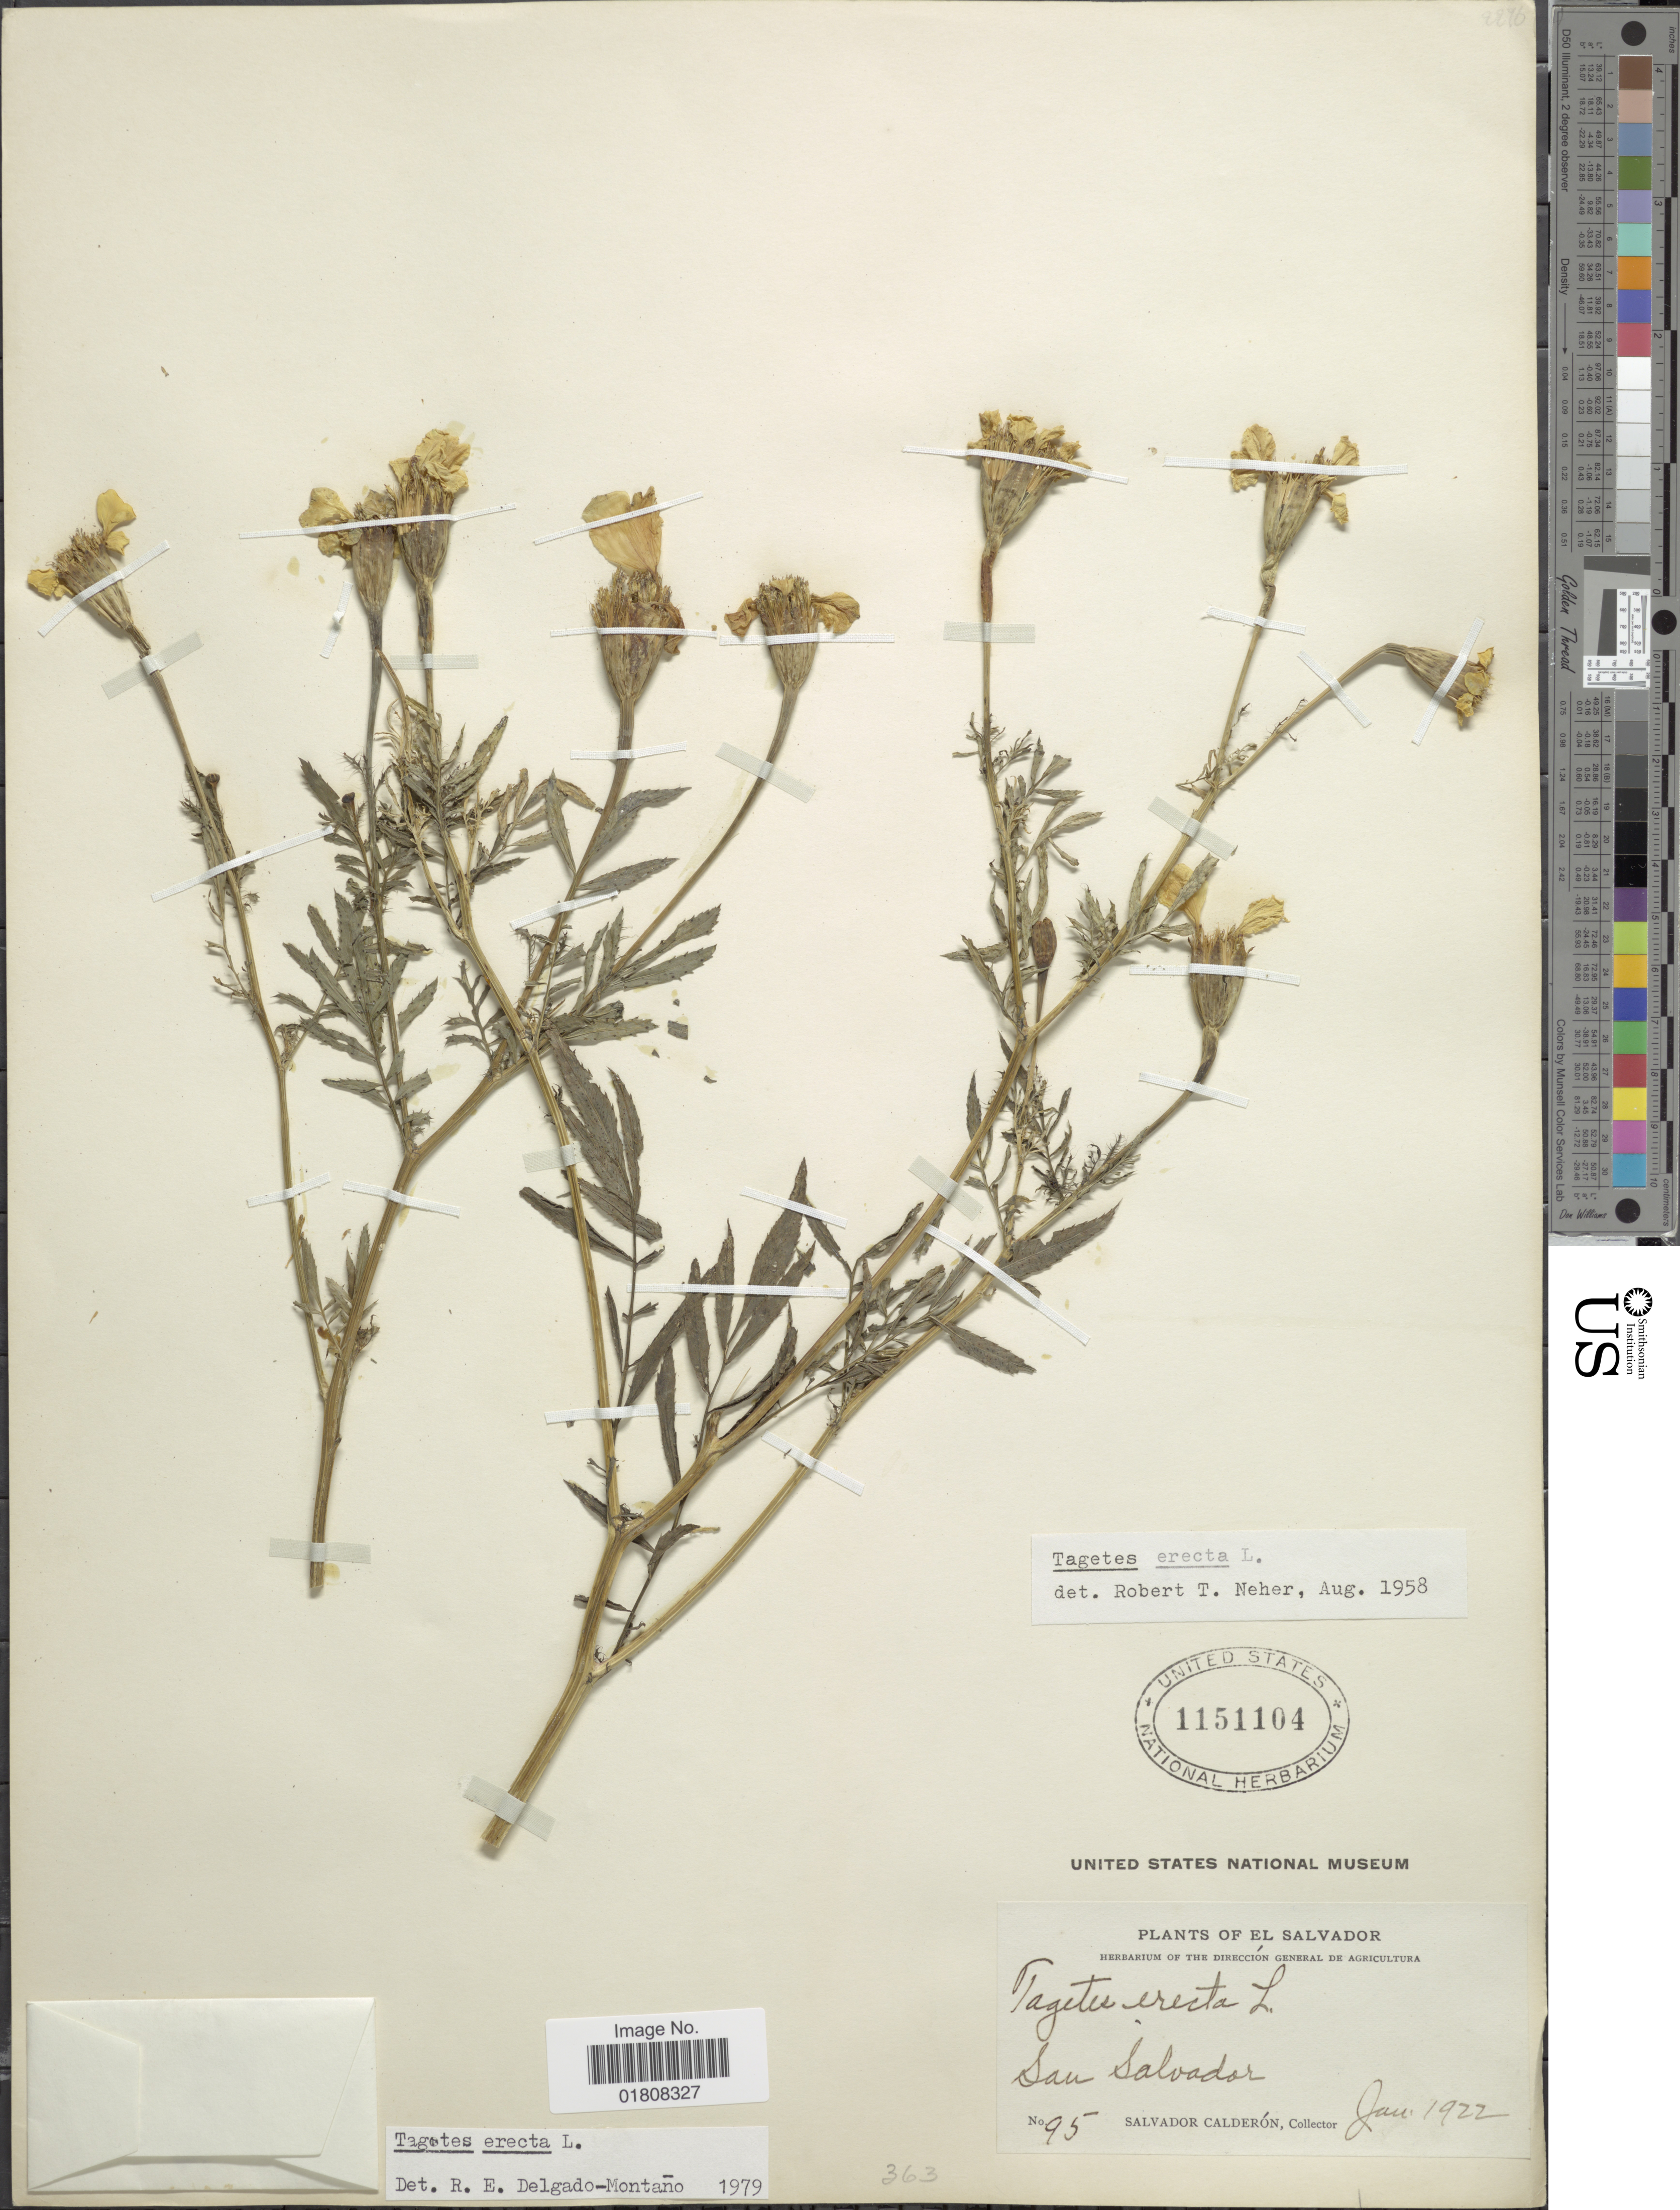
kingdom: Plantae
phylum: Tracheophyta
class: Magnoliopsida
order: Asterales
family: Asteraceae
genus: Tagetes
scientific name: Tagetes patula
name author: L.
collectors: S. Calderón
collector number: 95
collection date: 1922-01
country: El Salvador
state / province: San Salvador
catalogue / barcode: US 1151104